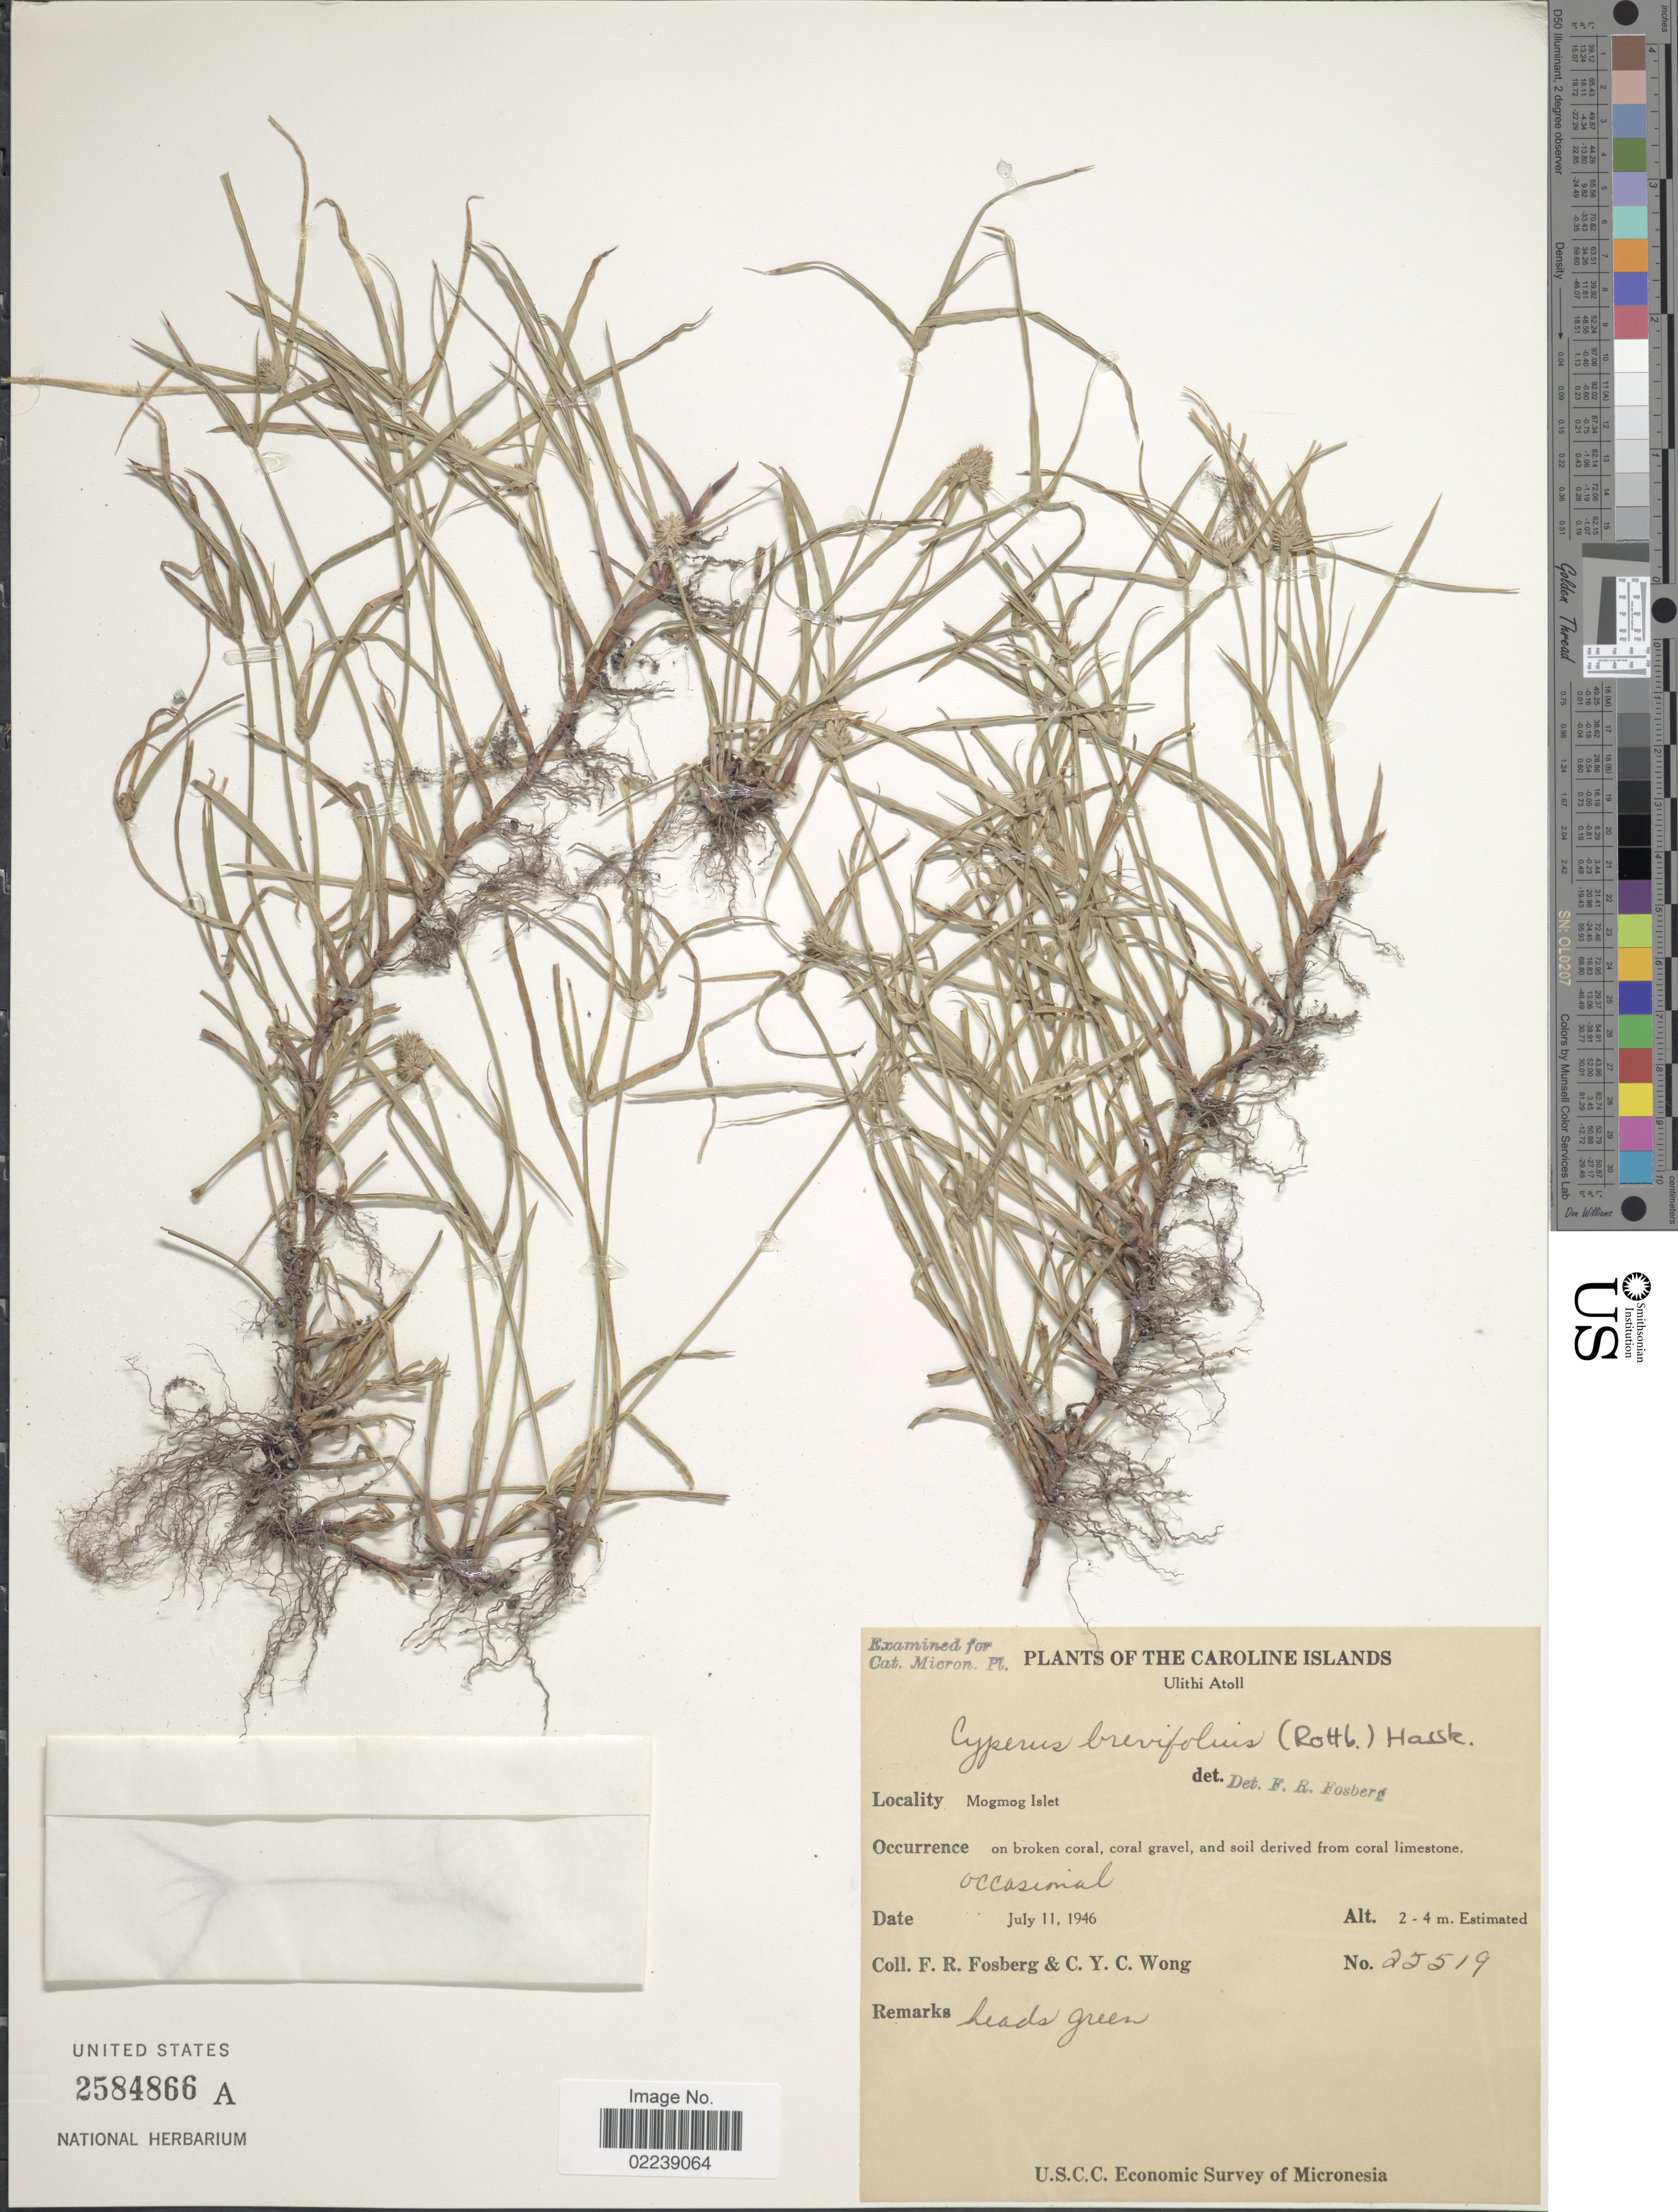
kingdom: Plantae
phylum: Tracheophyta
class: Liliopsida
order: Poales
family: Cyperaceae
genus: Cyperus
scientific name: Cyperus brevifolius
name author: (Rottb.) Hassk.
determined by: Strong, M. T., (US), Smithsonian Institution - National Museum of Natural History (UNITED STATES)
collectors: F. R. Fosberg & C. Y. C. Wong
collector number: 25519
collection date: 1946-07-11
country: Micronesia, Federated States of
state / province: Yap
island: Ulithi Atoll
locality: The Caroline Islands, Ulithi Atoll, Mogmog Islet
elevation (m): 2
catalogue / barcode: US 2584866A